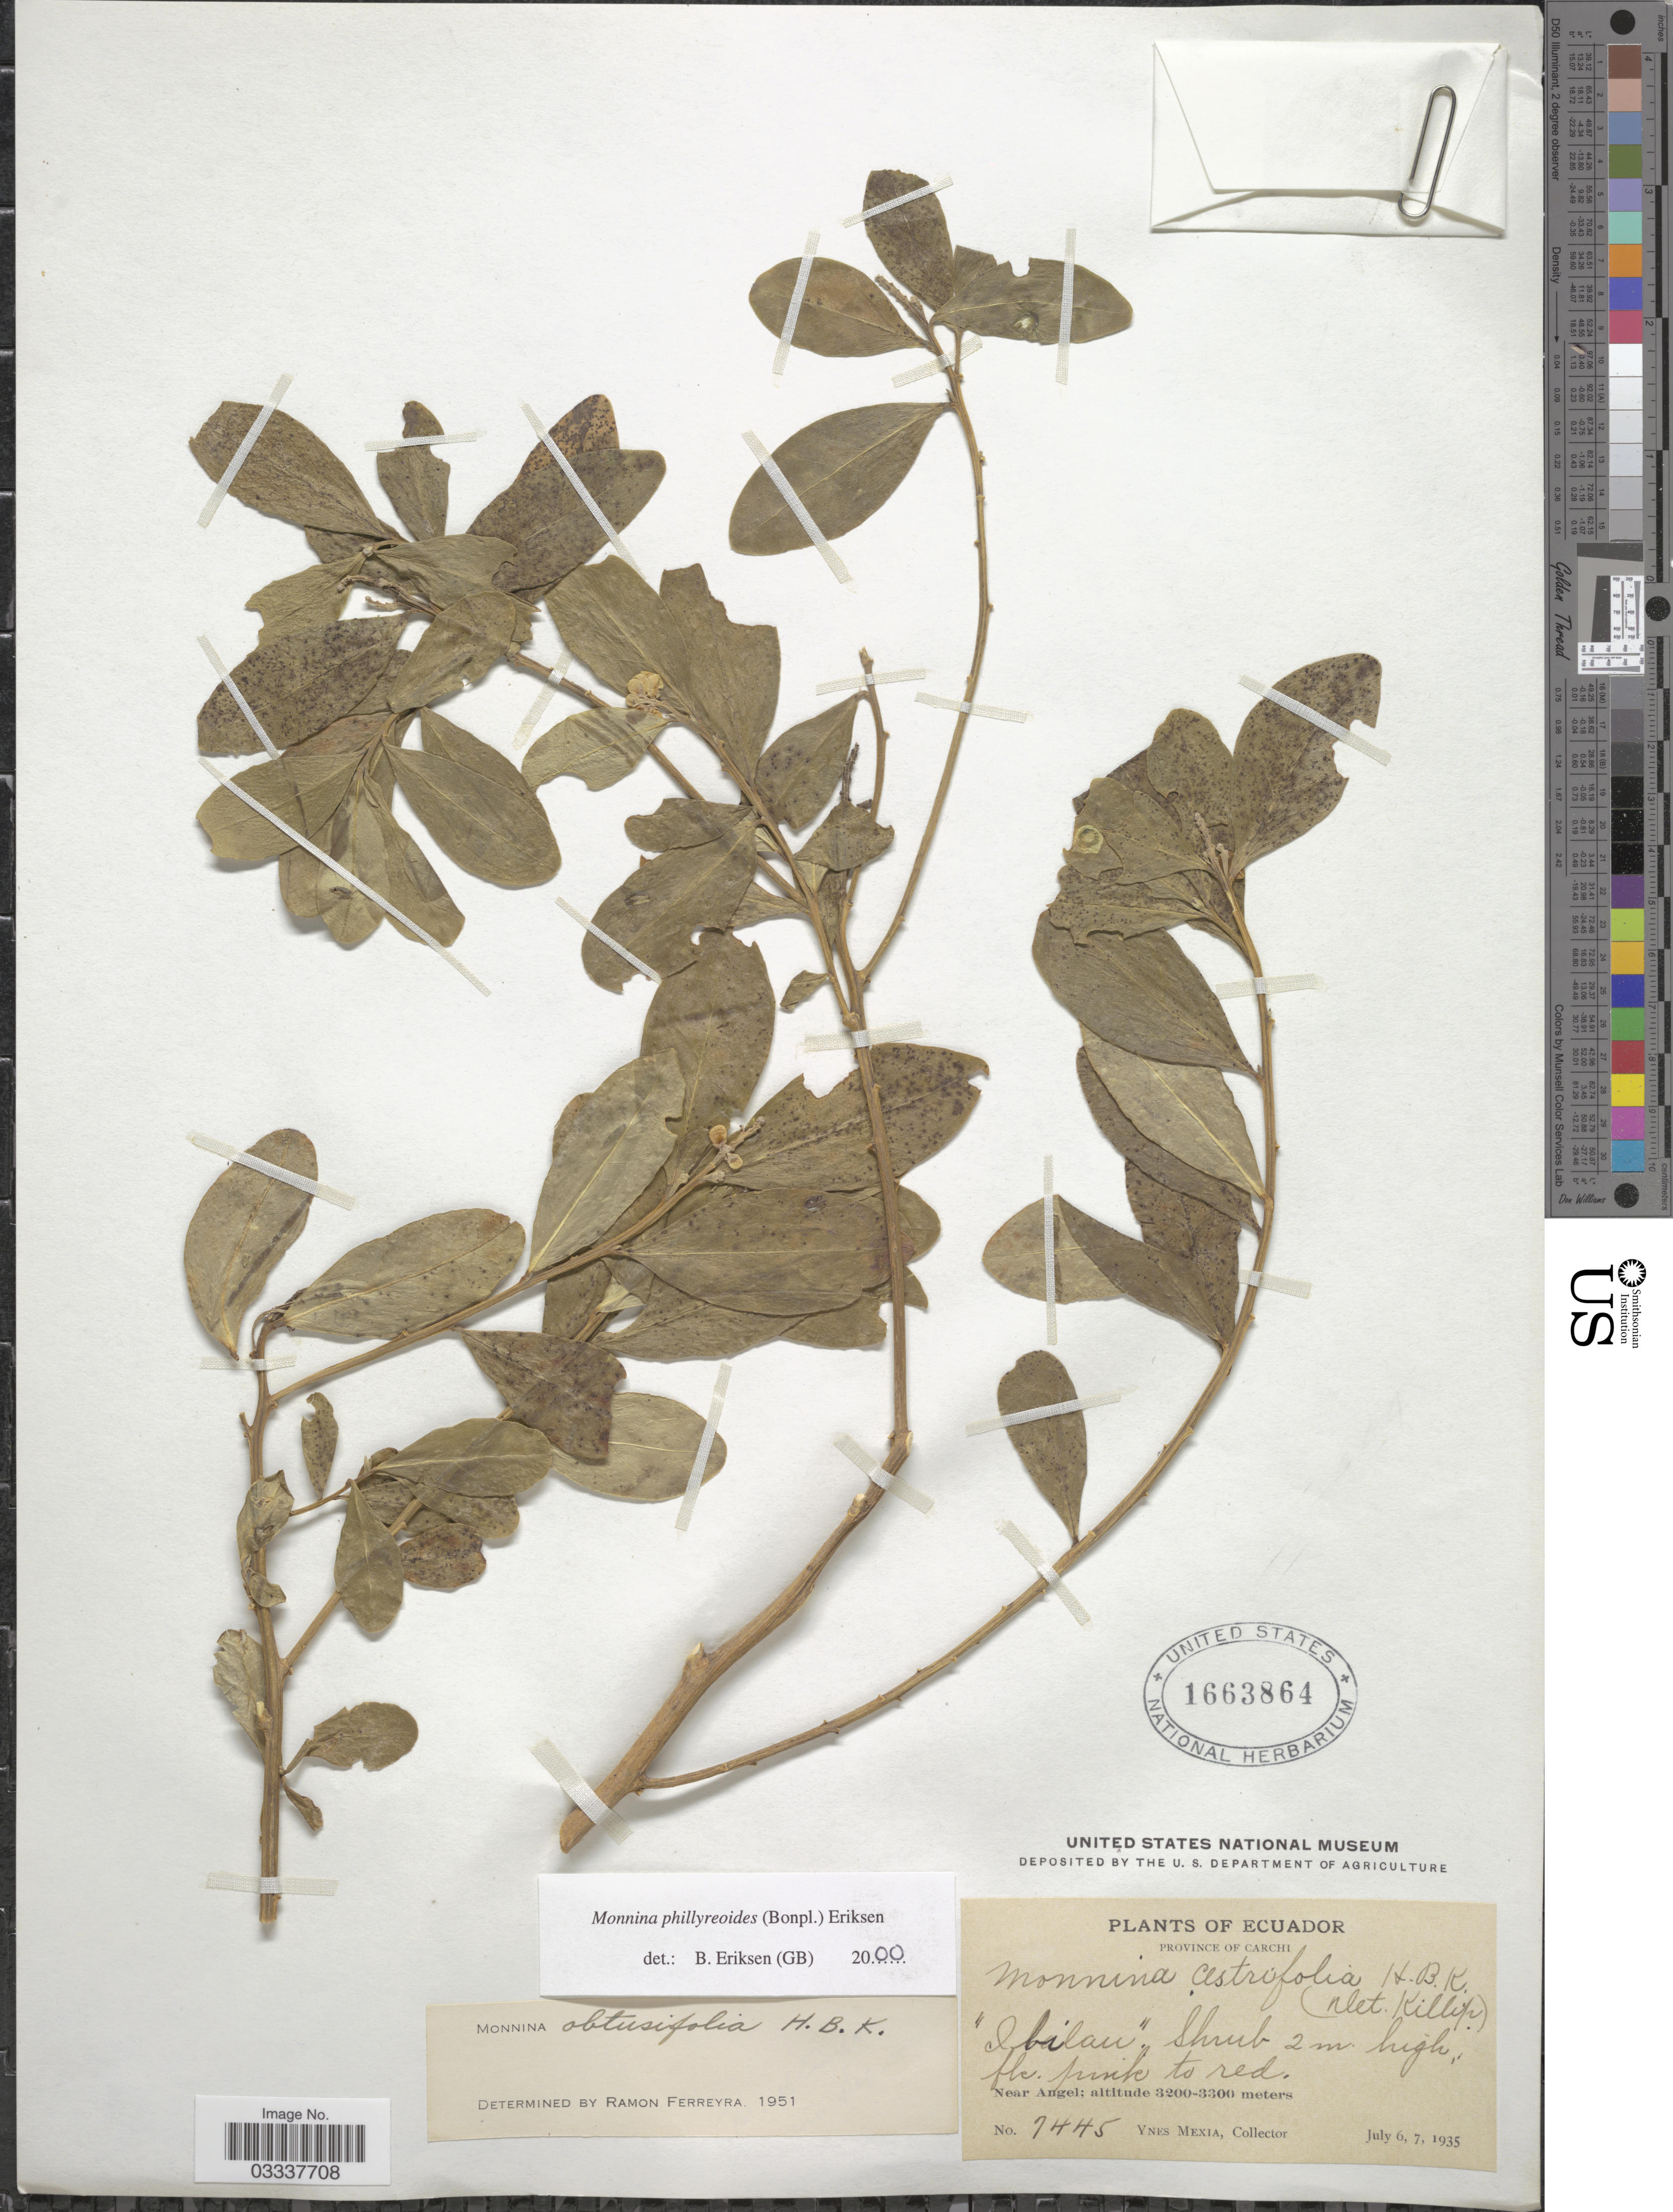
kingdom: Plantae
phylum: Tracheophyta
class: Magnoliopsida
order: Fabales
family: Polygalaceae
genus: Monnina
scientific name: Monnina phillyreoides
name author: (Bonpl.) B. Eriksen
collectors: Y. Mexia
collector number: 7445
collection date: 1935-07-06/1935-07-07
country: Ecuador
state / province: Carchi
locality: Near Angel.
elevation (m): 3200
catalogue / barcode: US 1663864